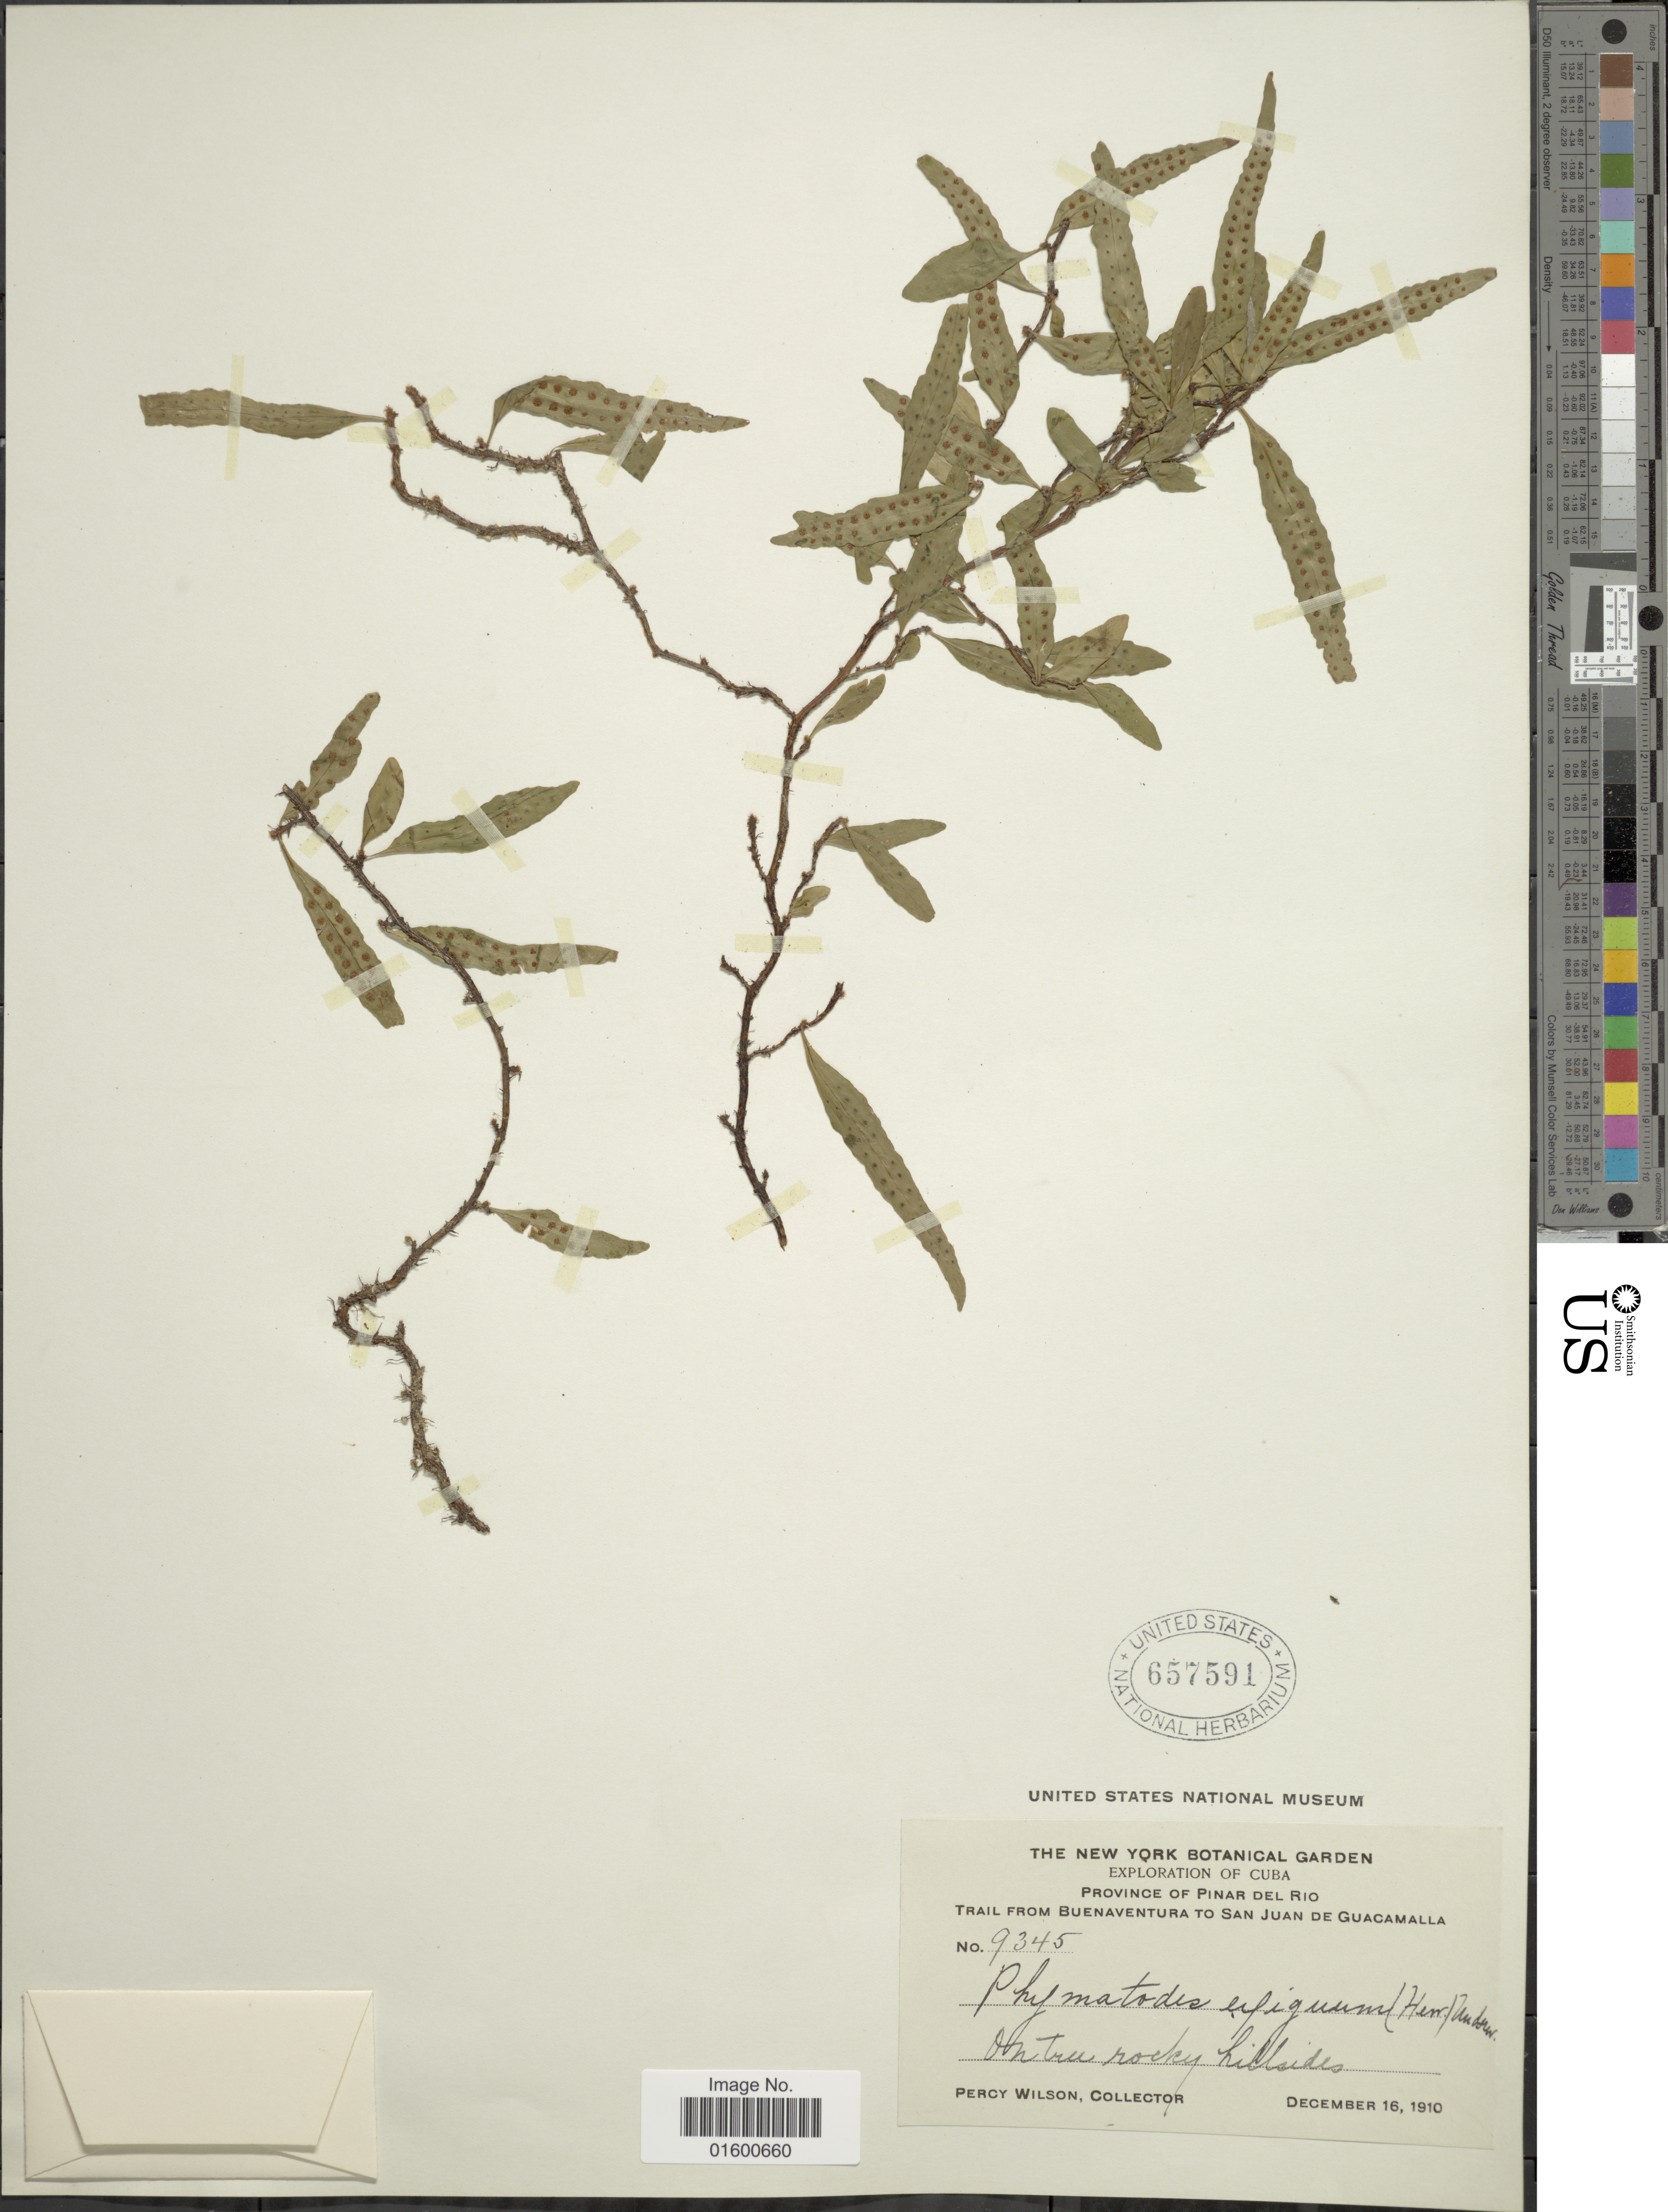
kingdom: Plantae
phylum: Tracheophyta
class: Polypodiopsida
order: Polypodiales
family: Polypodiaceae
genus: Microgramma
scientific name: Microgramma heterophylla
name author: (L.) Wherry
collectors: P. Wilson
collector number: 9345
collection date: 1910-12-16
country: Cuba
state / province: Pinar del Río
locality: Province of Pinar del Rio, trail from Buenaventura to San Juan de Guacamalla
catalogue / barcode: US 657591